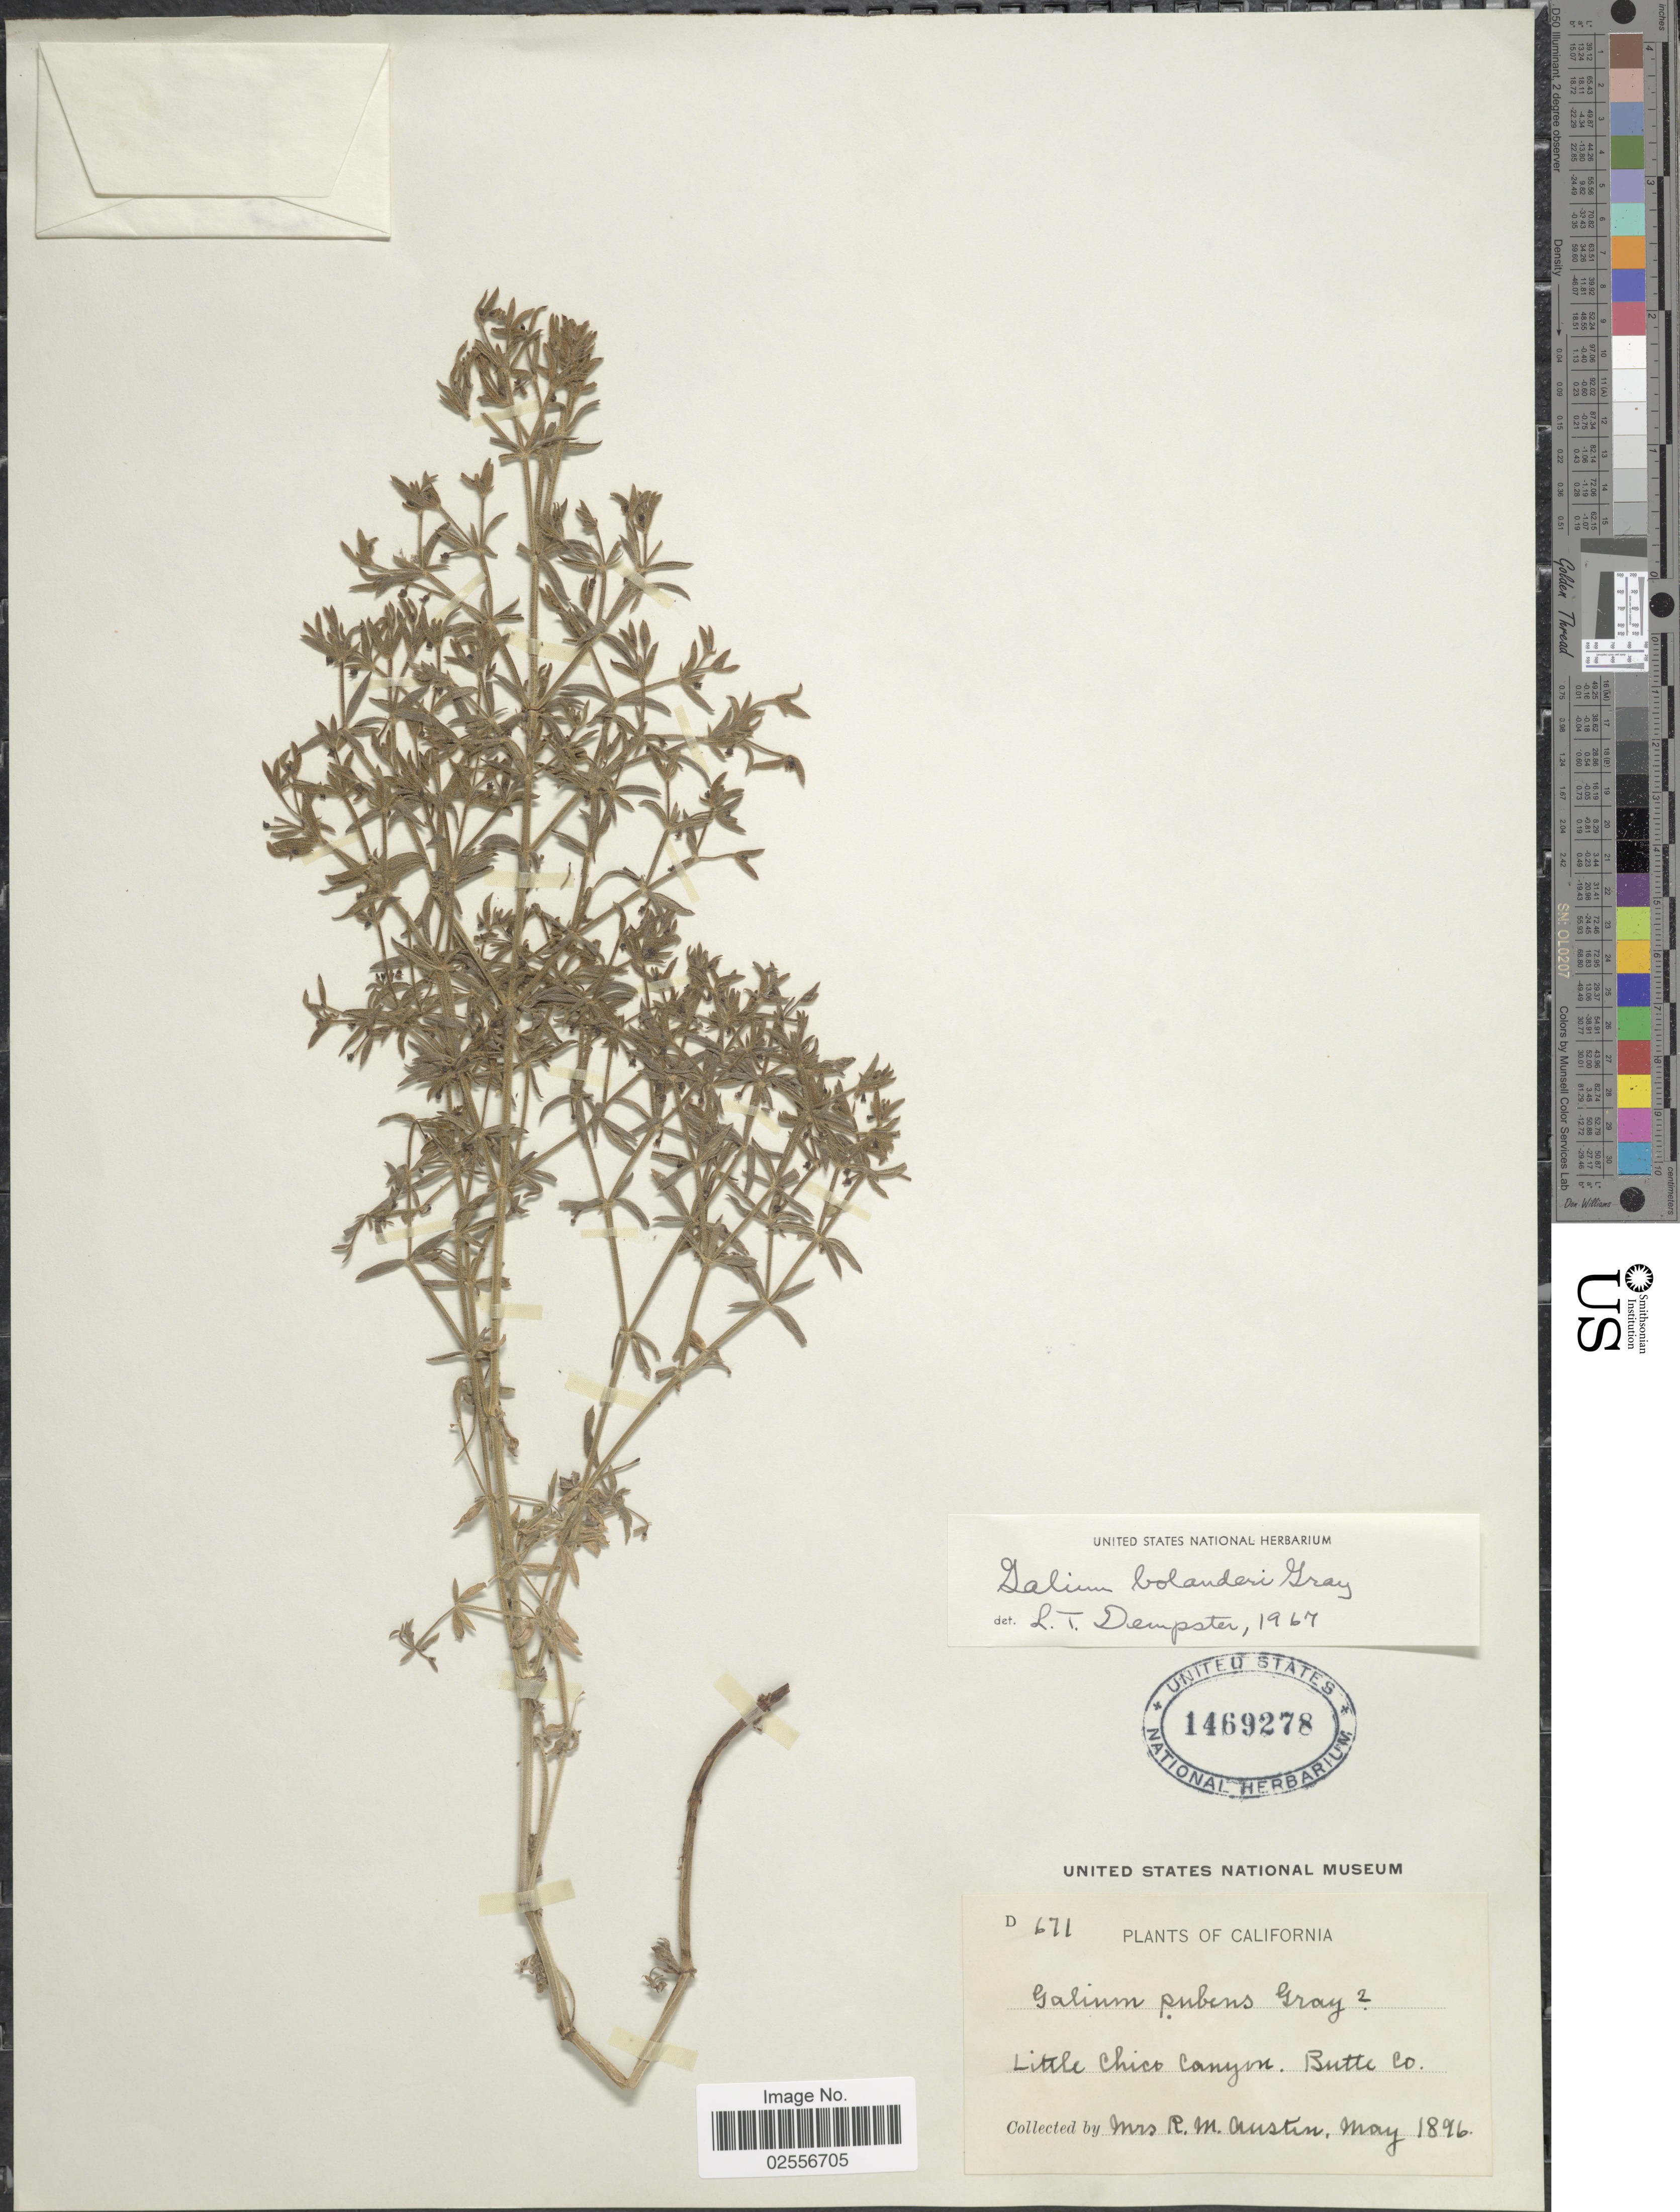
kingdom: Plantae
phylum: Tracheophyta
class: Magnoliopsida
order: Gentianales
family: Rubiaceae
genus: Galium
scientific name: Galium bolanderi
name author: A. Gray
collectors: R. Austin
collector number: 671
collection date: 1896-05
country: United States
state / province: California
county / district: Butte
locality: Little Chico Canyon. Butte Co.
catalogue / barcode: US 1469278